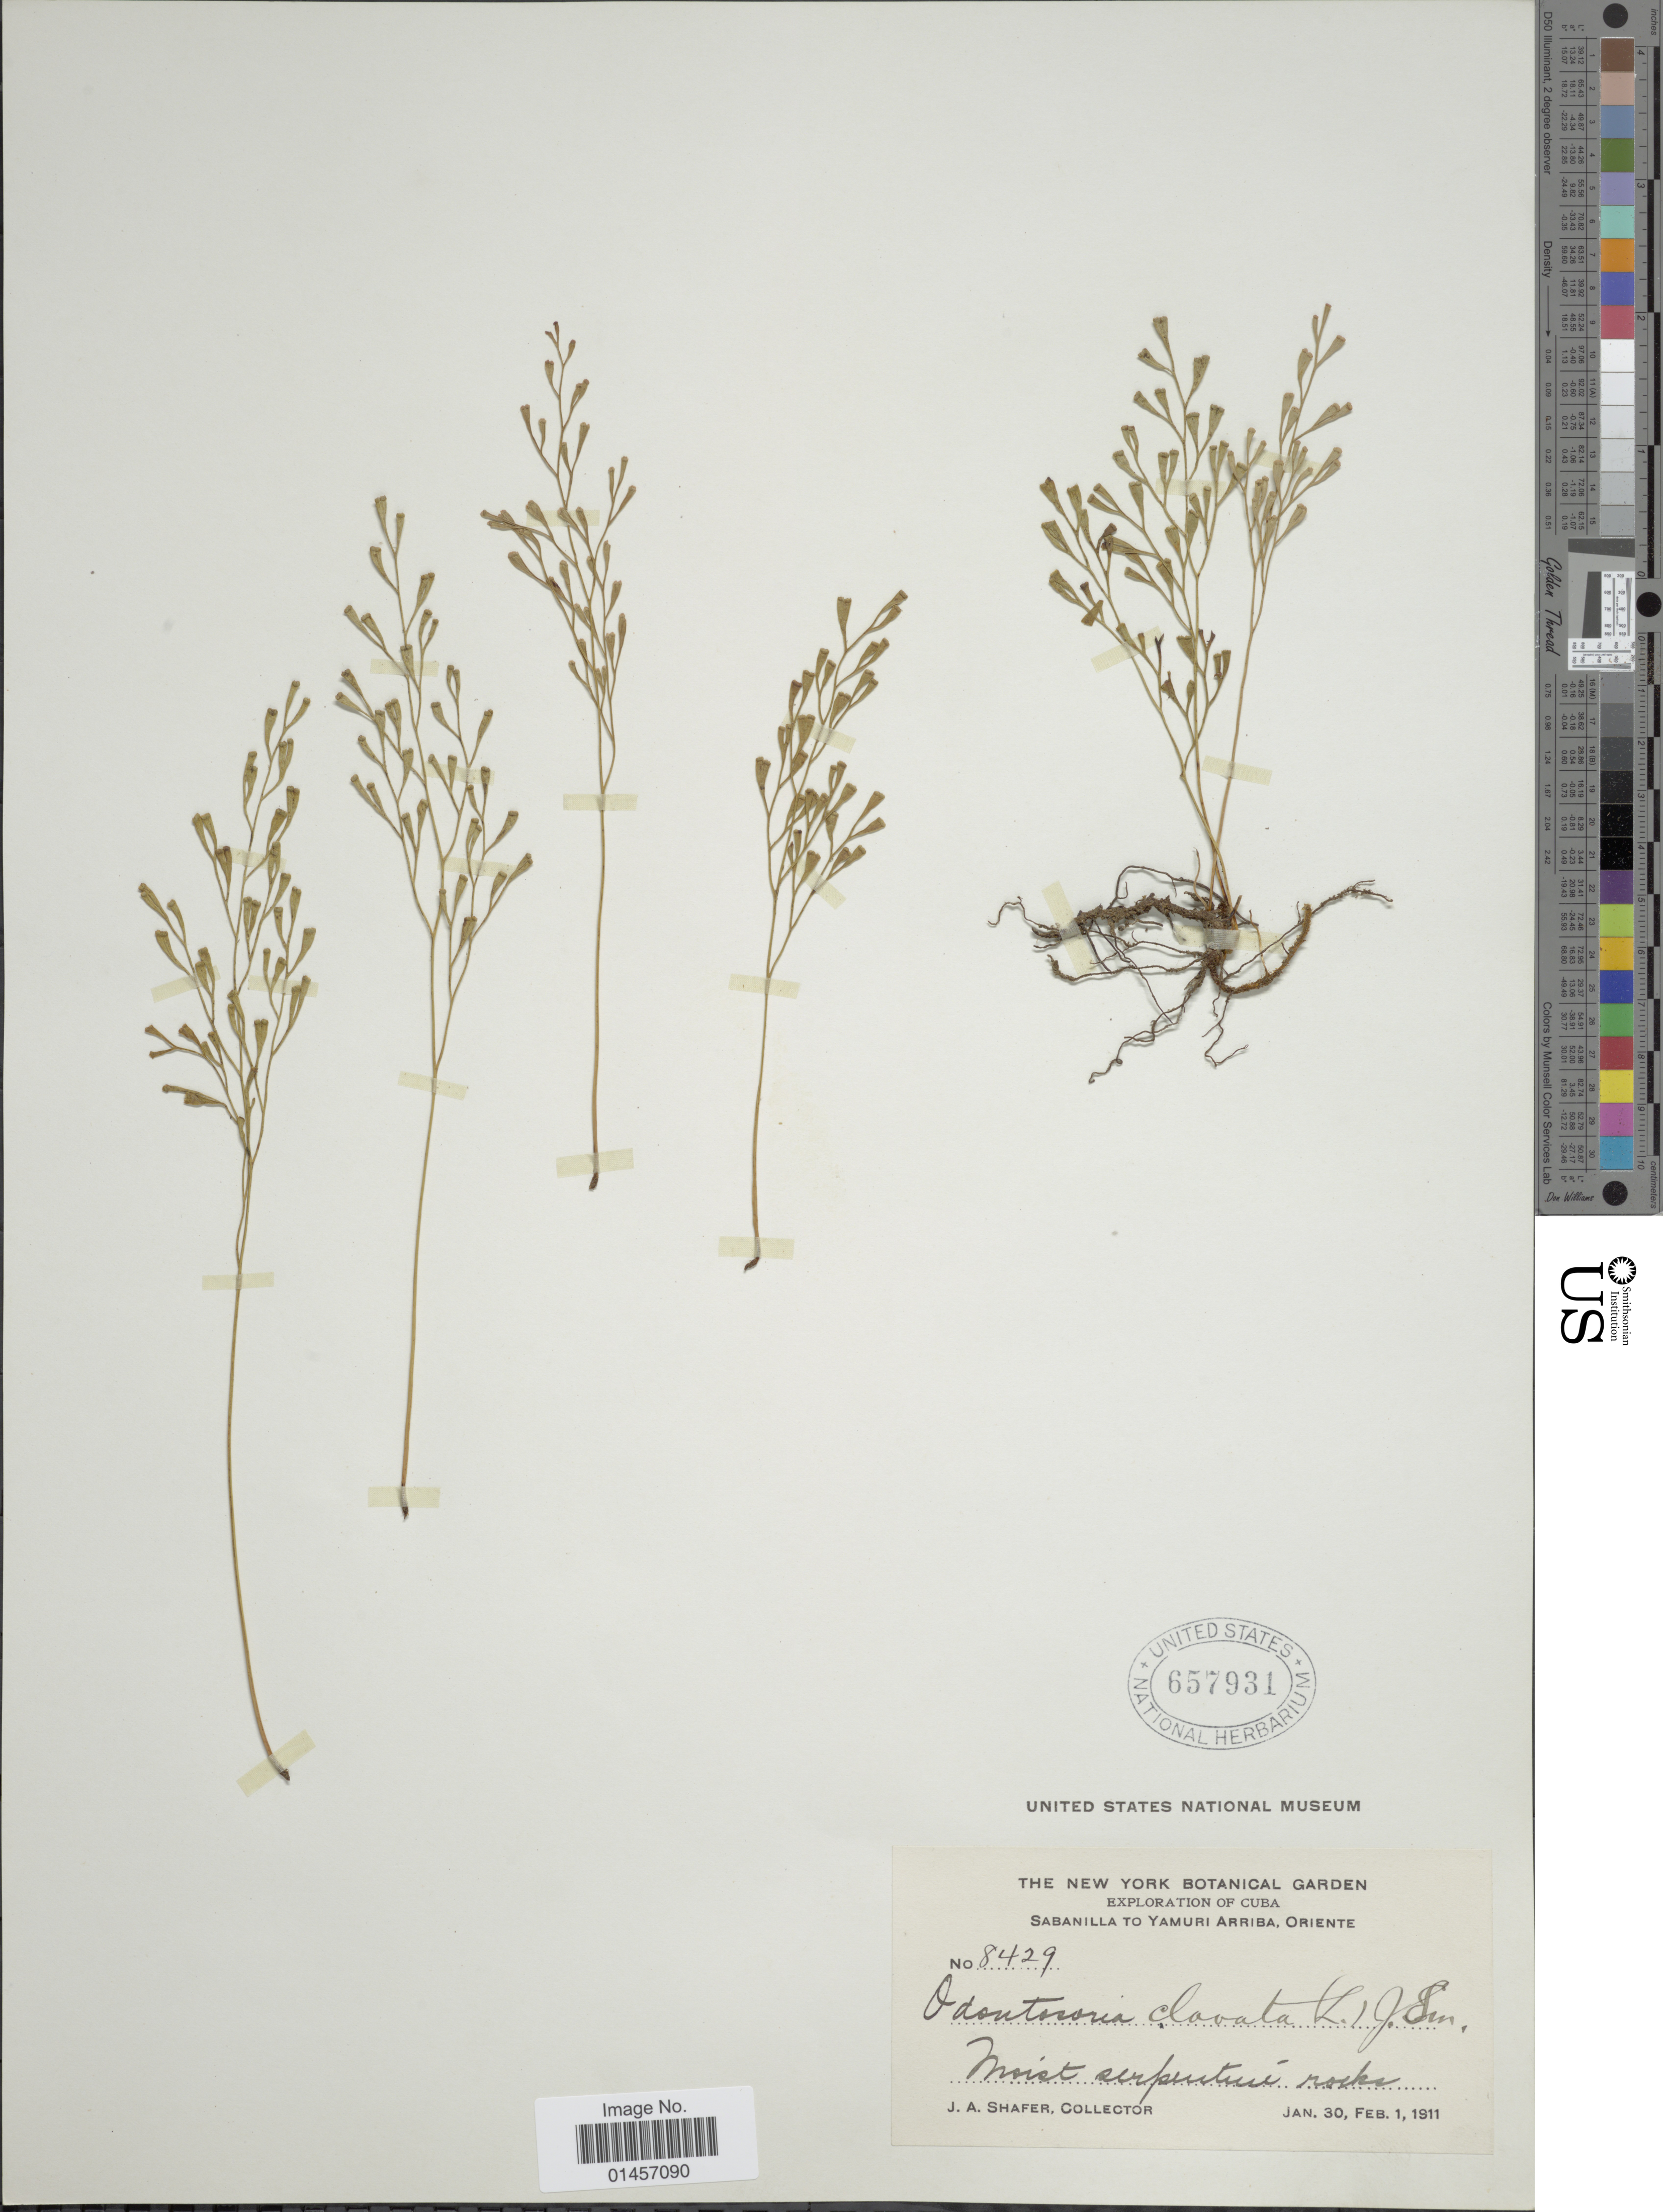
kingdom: Plantae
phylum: Tracheophyta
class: Polypodiopsida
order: Polypodiales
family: Lindsaeaceae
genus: Sphenomeris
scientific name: Sphenomeris clavata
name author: (L.) Maxon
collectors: J. A. Shafer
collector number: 8429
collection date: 1911-01-30/1911-02-01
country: Cuba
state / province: Oriente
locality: Cuba, Sabnilla to Yamuri Arriba.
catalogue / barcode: US 657931